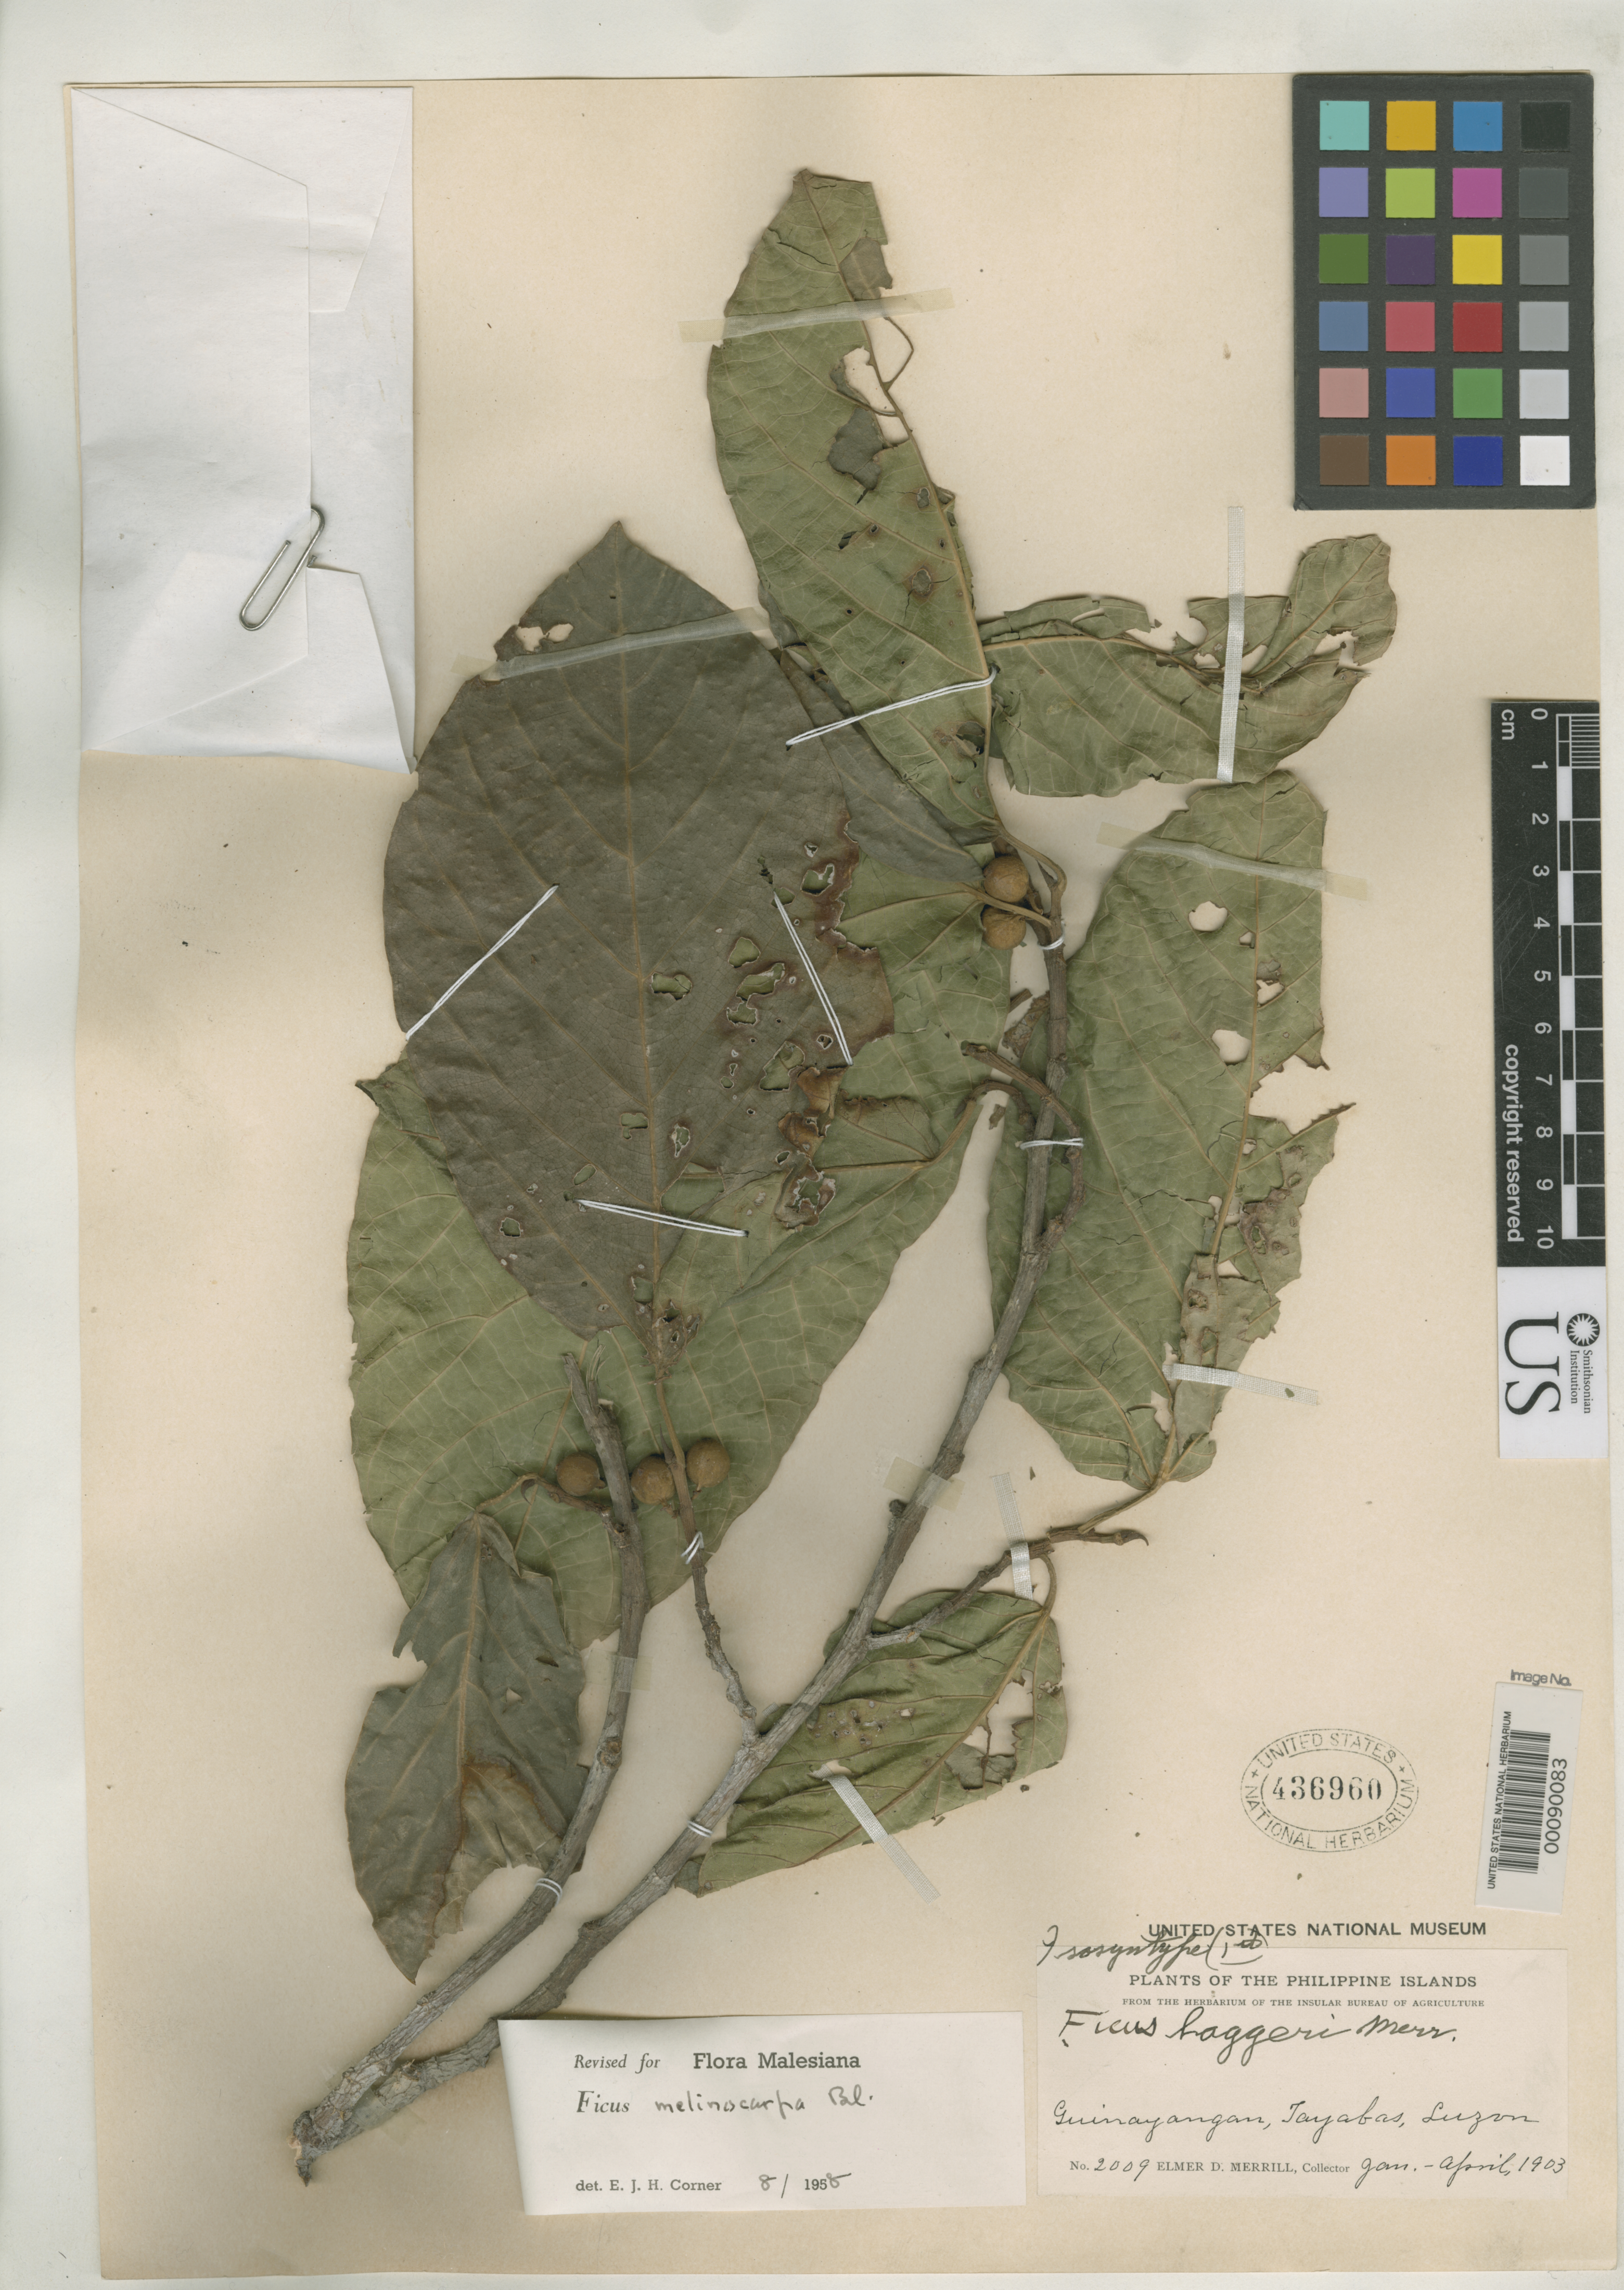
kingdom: Plantae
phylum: Tracheophyta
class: Magnoliopsida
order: Rosales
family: Moraceae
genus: Ficus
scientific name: Ficus haggeri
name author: Merr.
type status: Isosyntype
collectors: E. D. Merrill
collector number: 2009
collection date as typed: Jan 1903 to -- Apr 1903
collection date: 1903-01/1903-04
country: Philippines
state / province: Calabarzon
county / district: Quezon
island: Luzon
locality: Guinayangan, Tayabas.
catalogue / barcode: US 436960